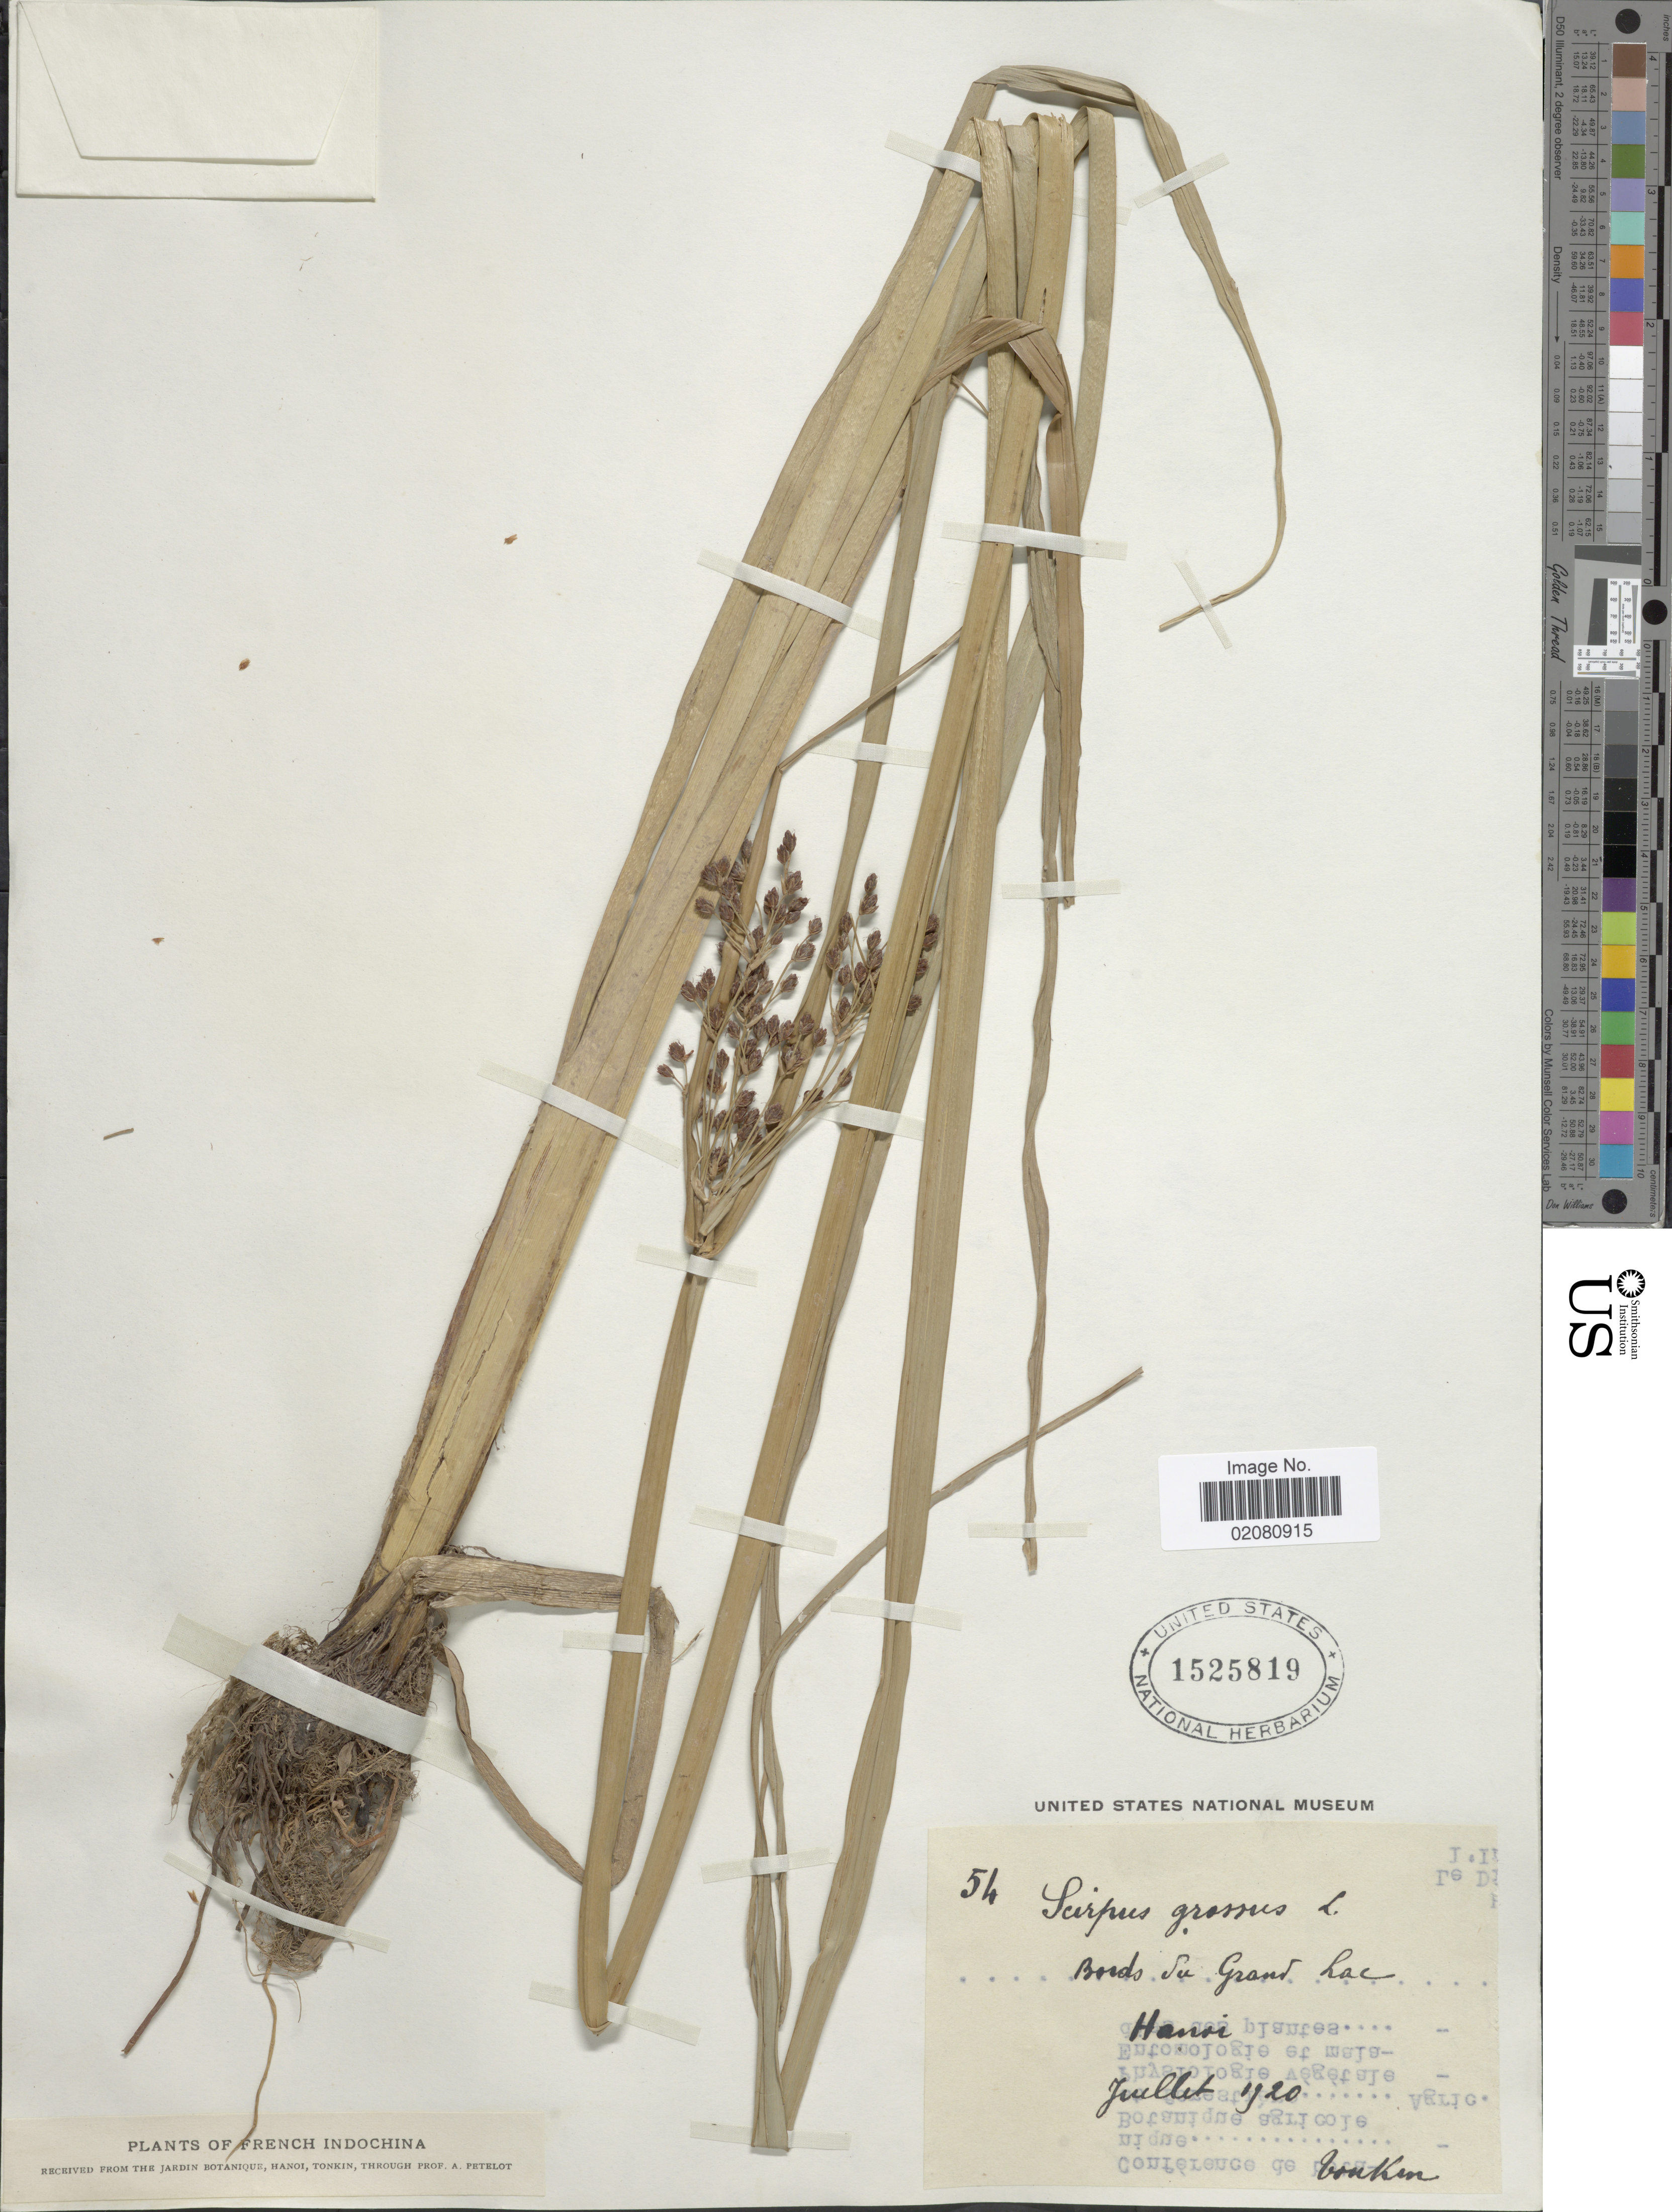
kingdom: Plantae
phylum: Tracheophyta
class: Liliopsida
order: Poales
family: Cyperaceae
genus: Actinoscirpus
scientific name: Actinoscirpus grossus var. grossus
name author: (L. f.) Goetgh. & D.A. Simpson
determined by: Strong, M. T., (US), Smithsonian Institution - National Museum of Natural History (UNITED STATES)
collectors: A. Petelot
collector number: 54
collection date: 1920-07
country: Vietnam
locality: Tonkin. Bords du Grand Lac. Hansi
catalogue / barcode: US 1525819